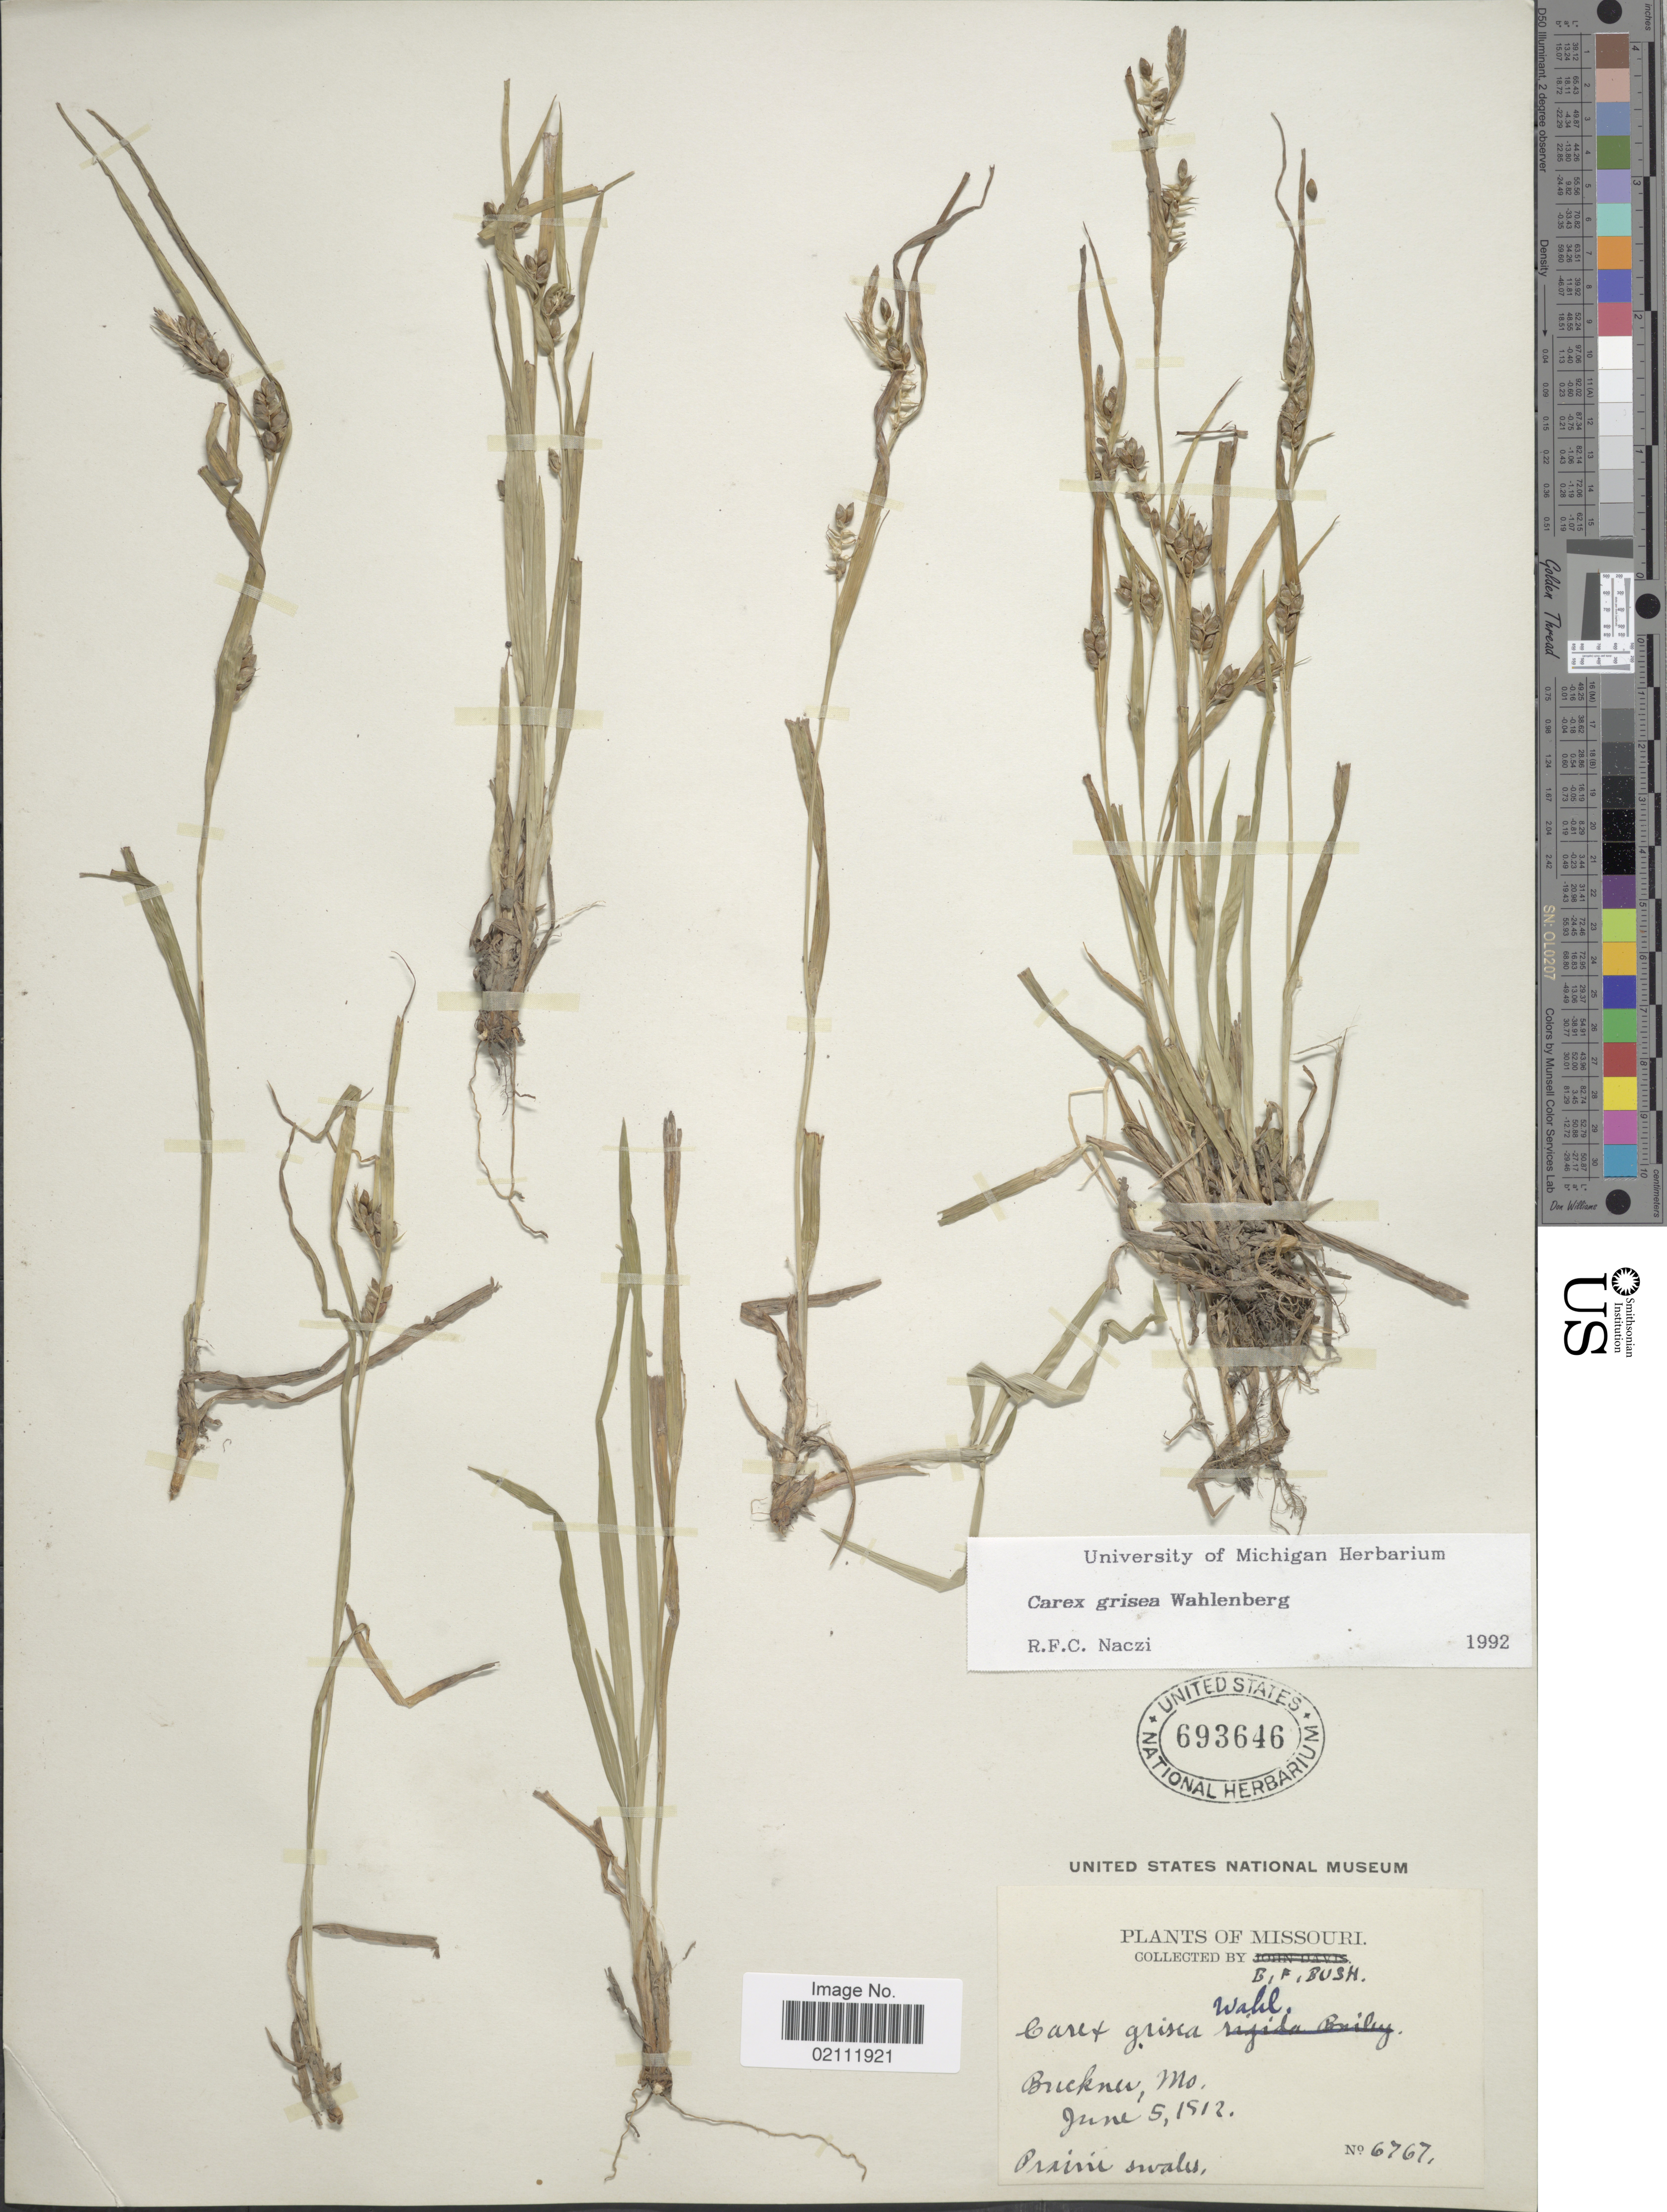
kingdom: Plantae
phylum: Tracheophyta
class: Liliopsida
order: Poales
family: Cyperaceae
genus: Carex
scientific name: Carex grisea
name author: Wahlenb.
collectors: B. F. Bush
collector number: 6767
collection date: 1912-06-05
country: United States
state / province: Missouri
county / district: Jackson County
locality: Buckner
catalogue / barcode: US 693646